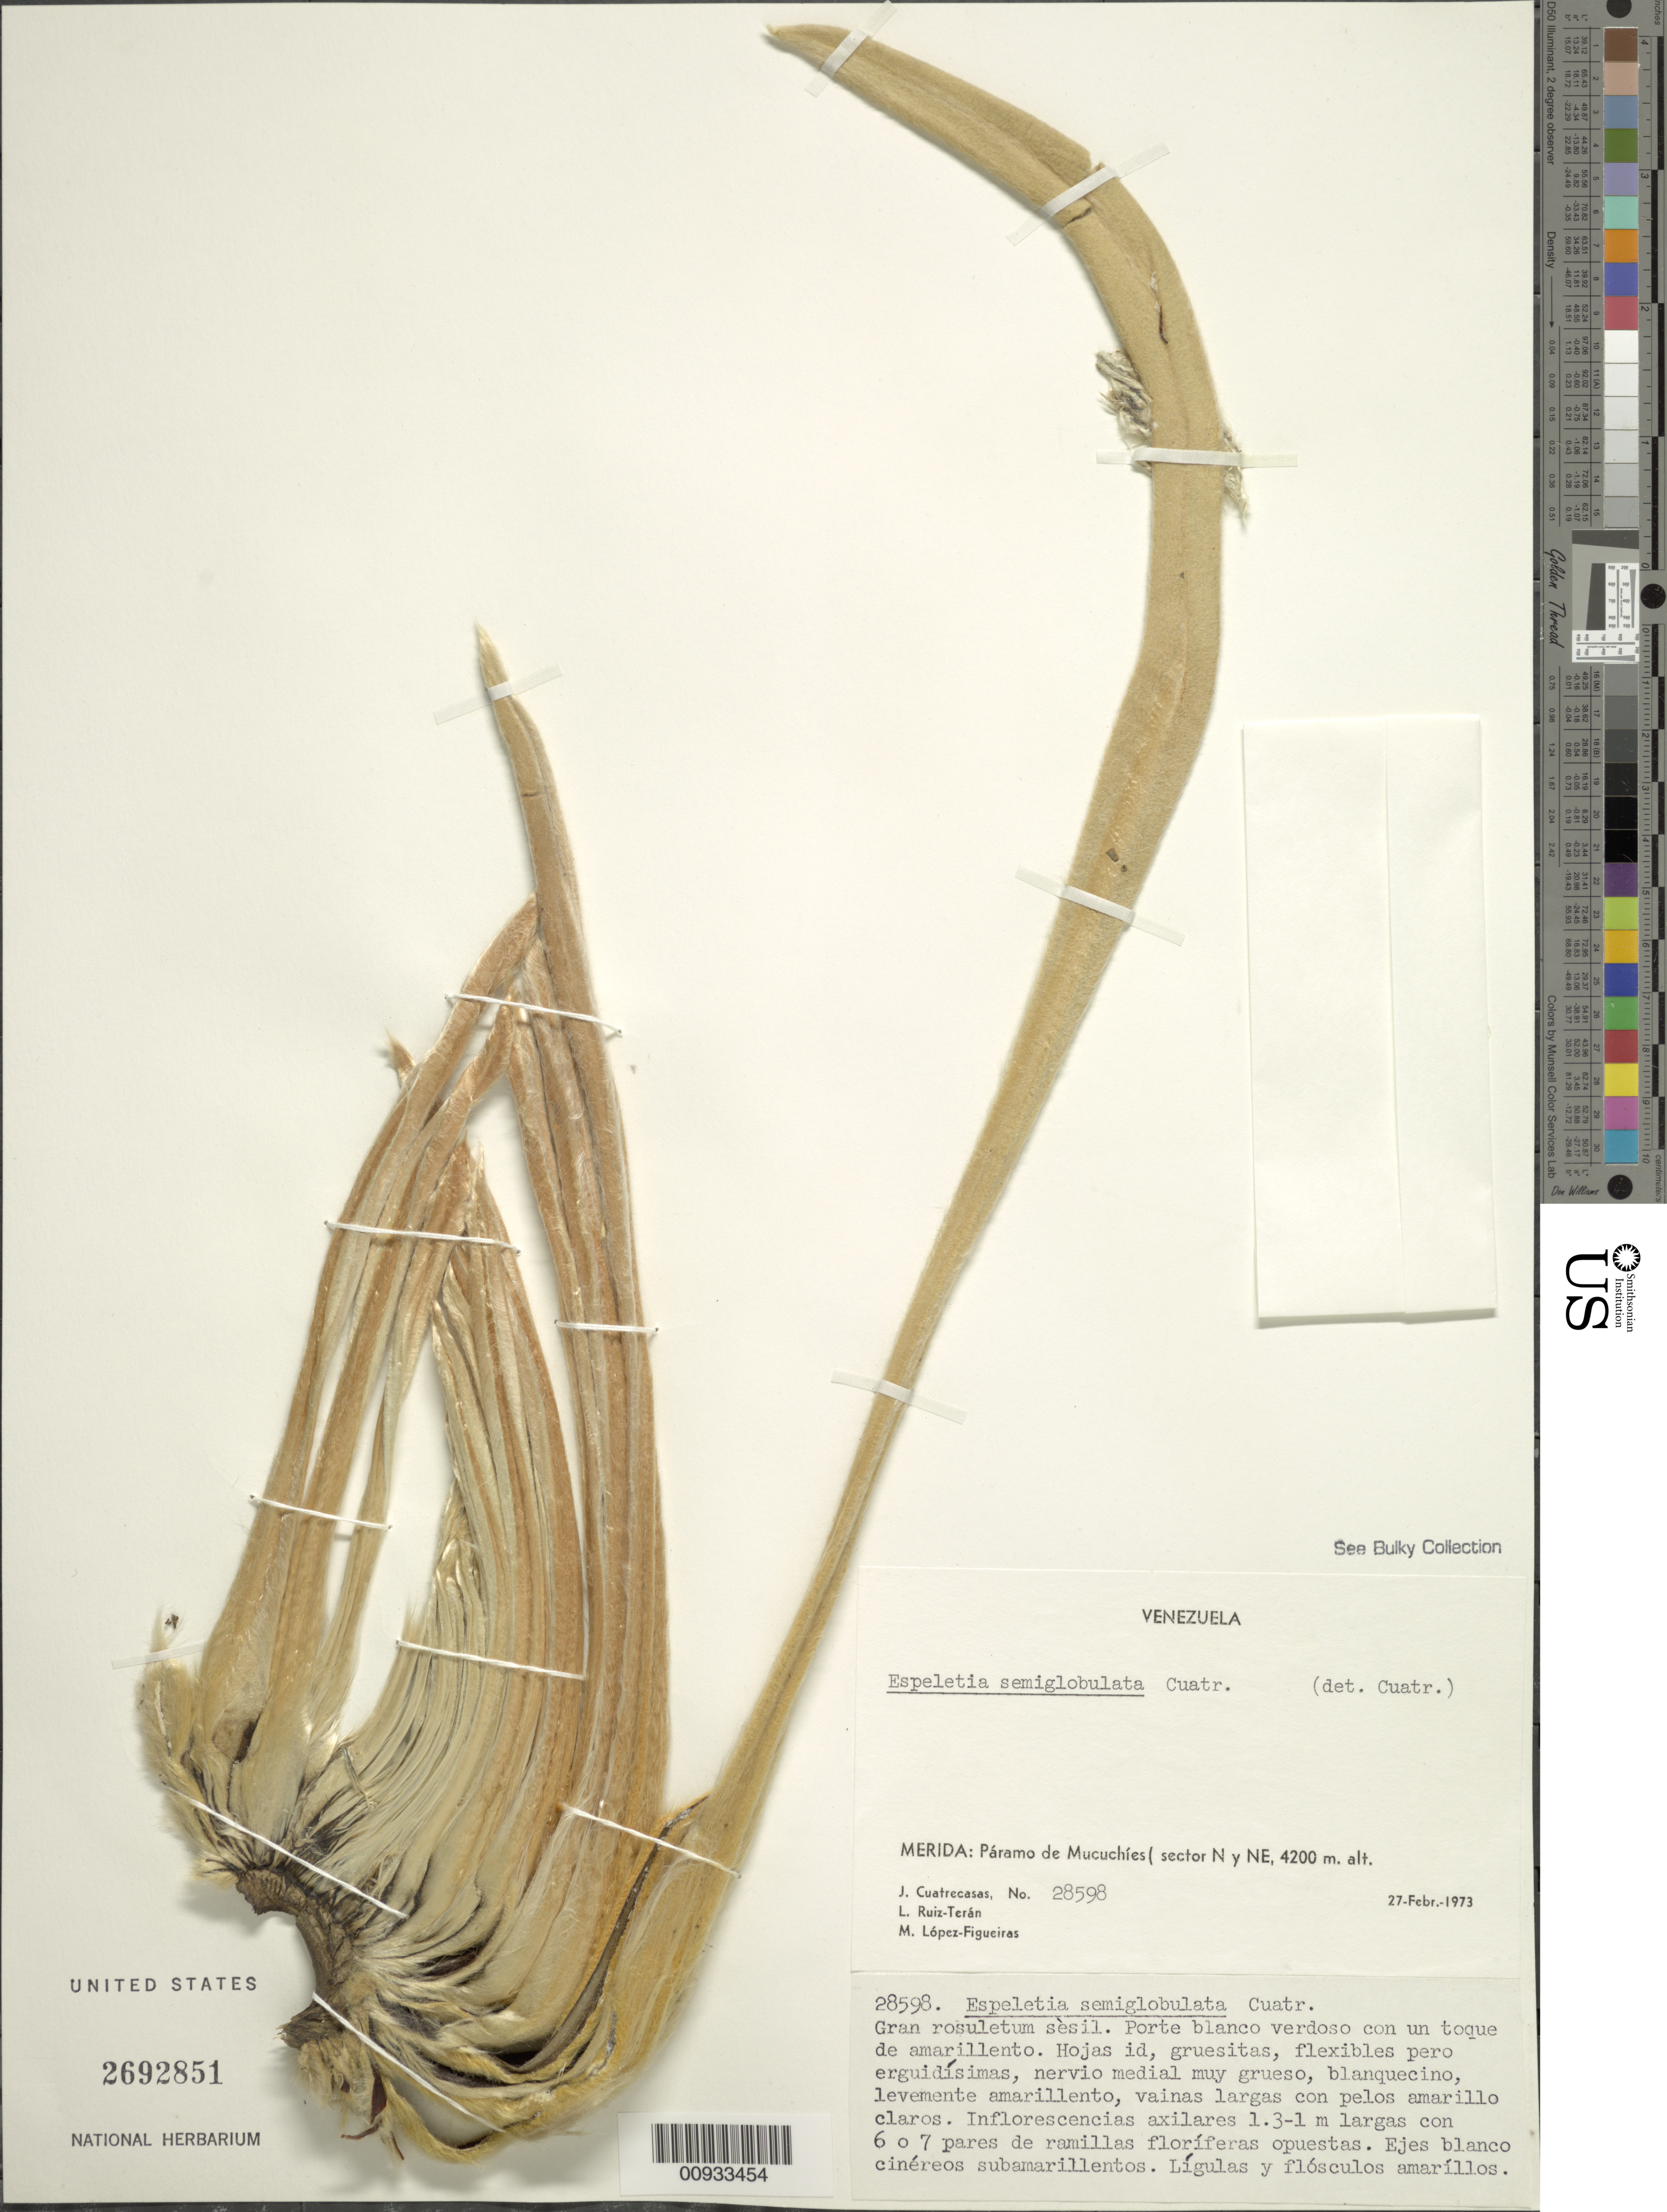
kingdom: Plantae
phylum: Tracheophyta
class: Magnoliopsida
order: Asterales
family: Asteraceae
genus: Espeletia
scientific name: Espeletia semiglobulata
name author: Cuatrec.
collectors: J. Cuatrecasas, L. E. Ruíz-Terán & M. López Figueiras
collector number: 28598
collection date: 1973-02-27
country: Venezuela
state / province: Mérida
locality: Paramo de Mucuchies (sector N y NE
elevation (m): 4200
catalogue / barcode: US 2692851